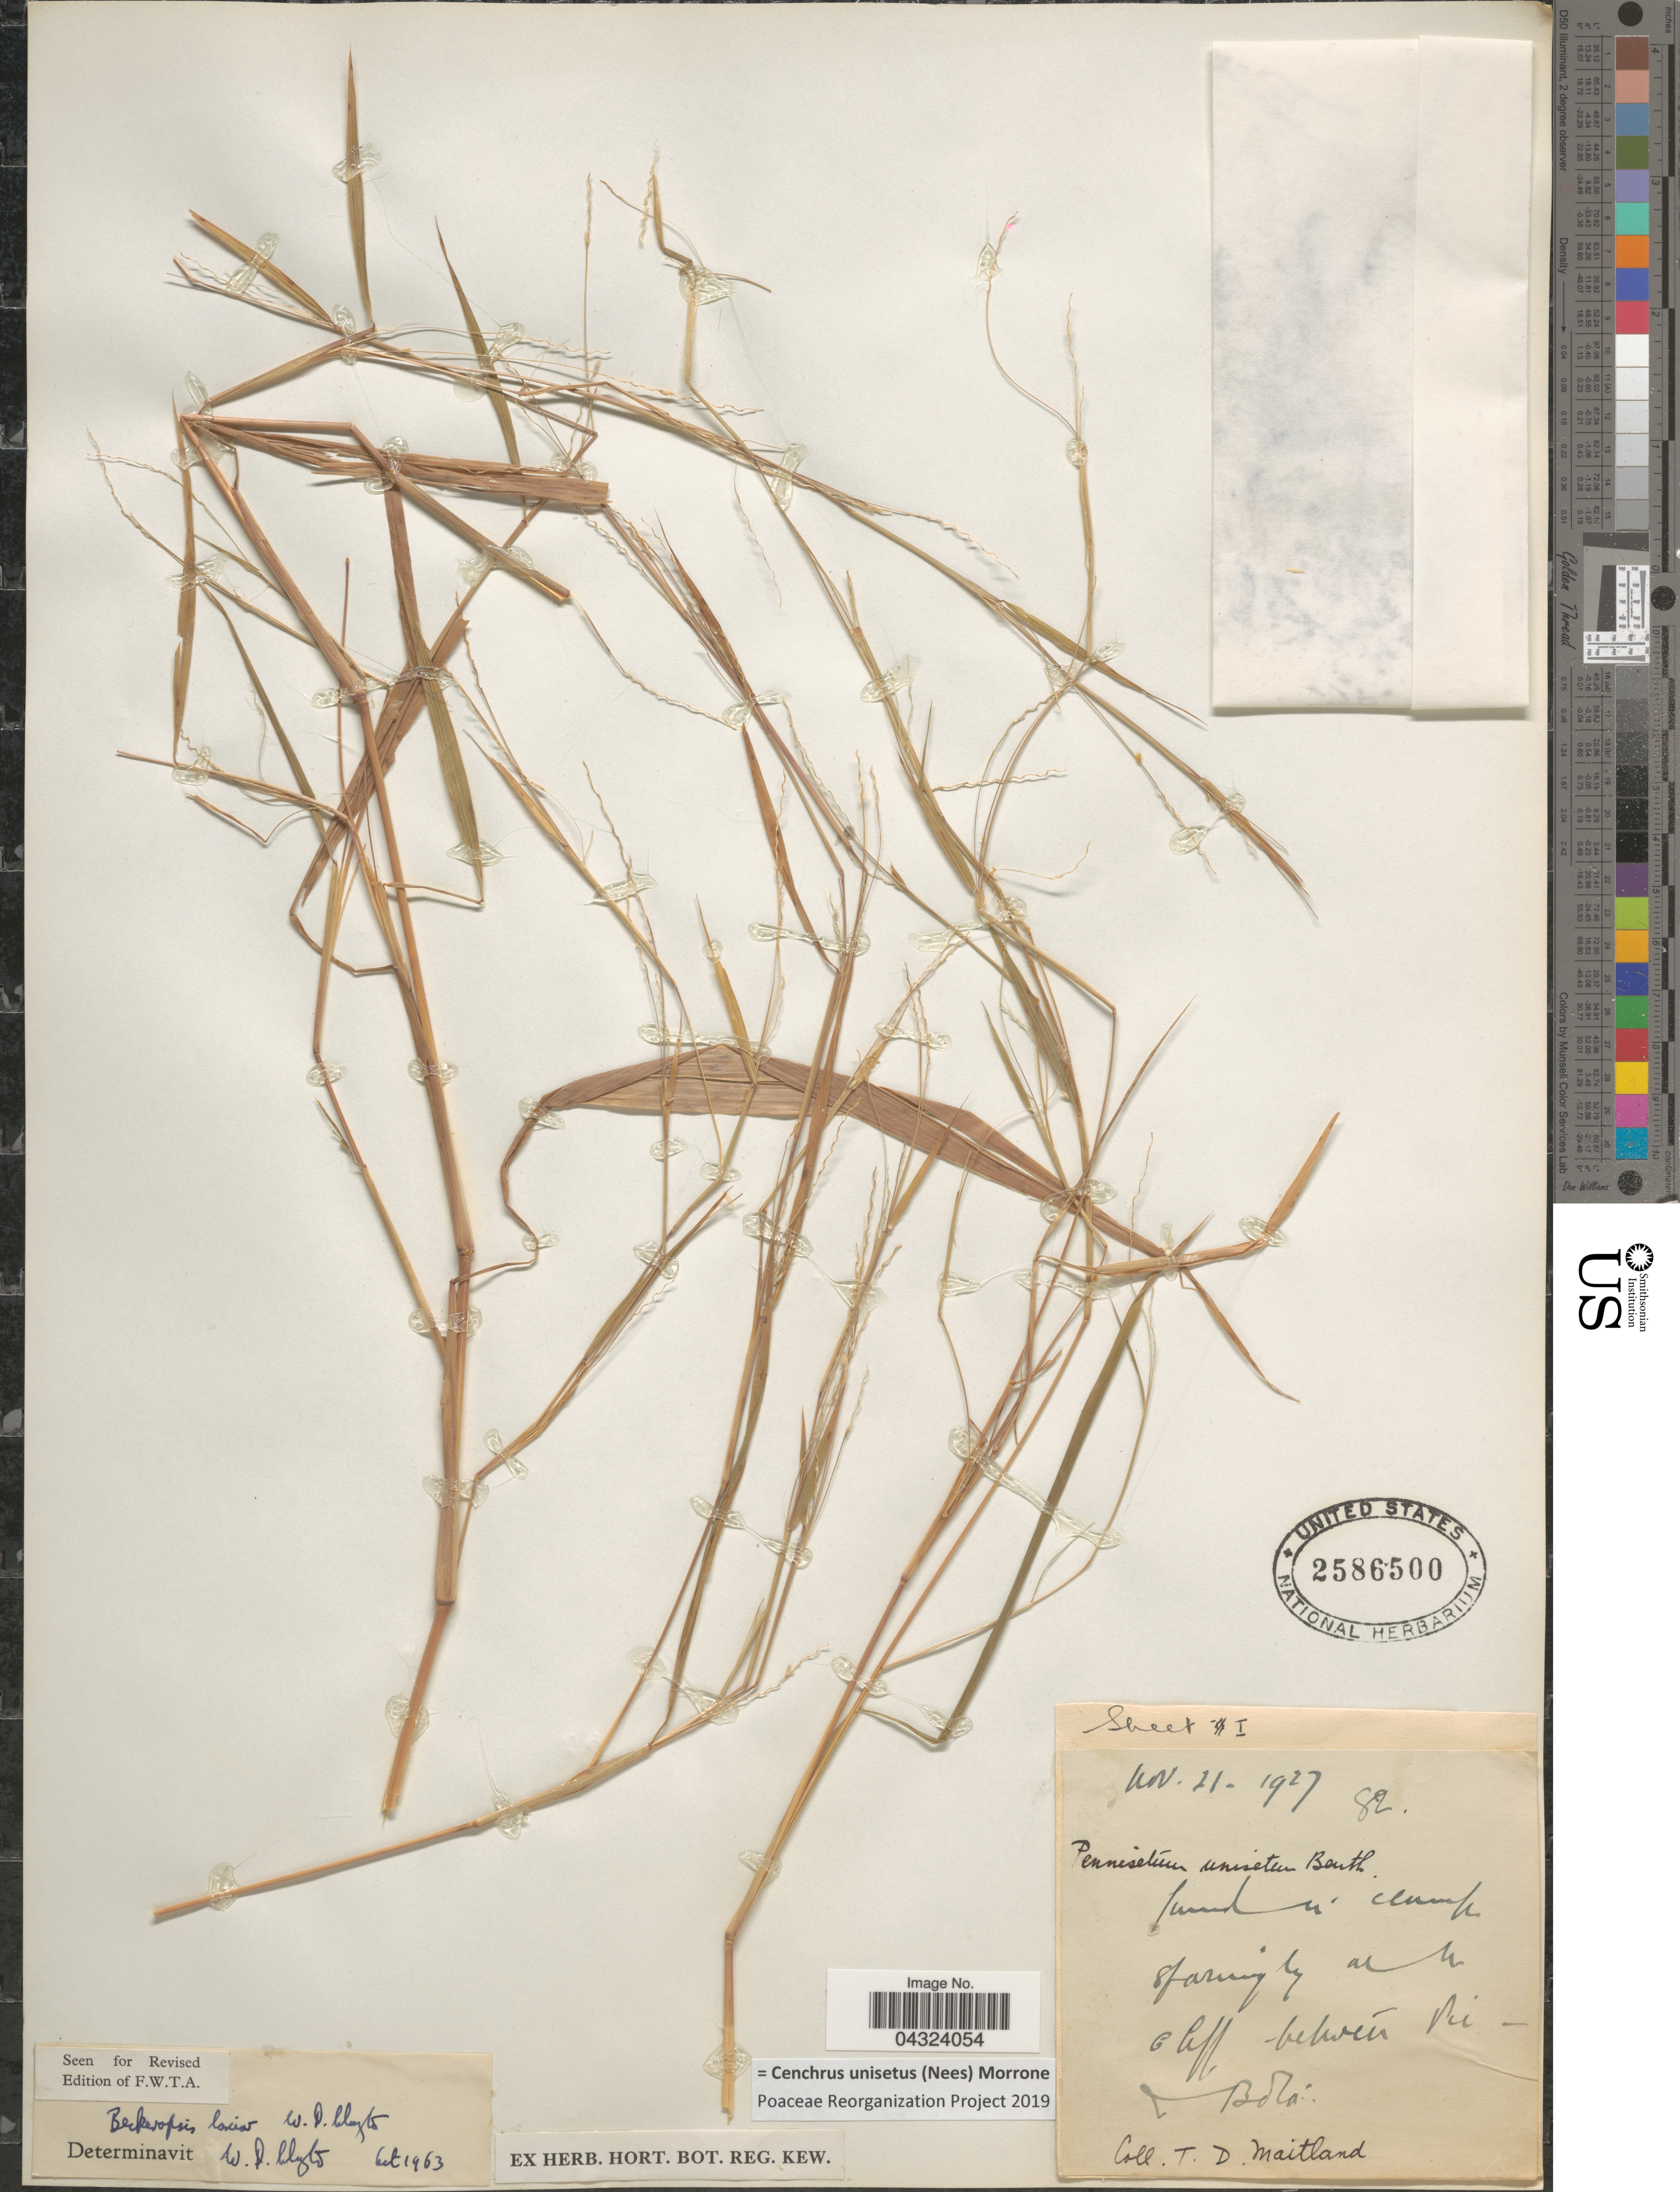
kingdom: Plantae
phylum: Tracheophyta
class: Liliopsida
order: Poales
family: Poaceae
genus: Cenchrus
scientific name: Cenchrus unisetus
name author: (Nees) Morrone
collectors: T. Maitland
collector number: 82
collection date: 1927-11-21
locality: Cliff between Pi-Bolá [interpreted].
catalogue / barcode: US 2586500